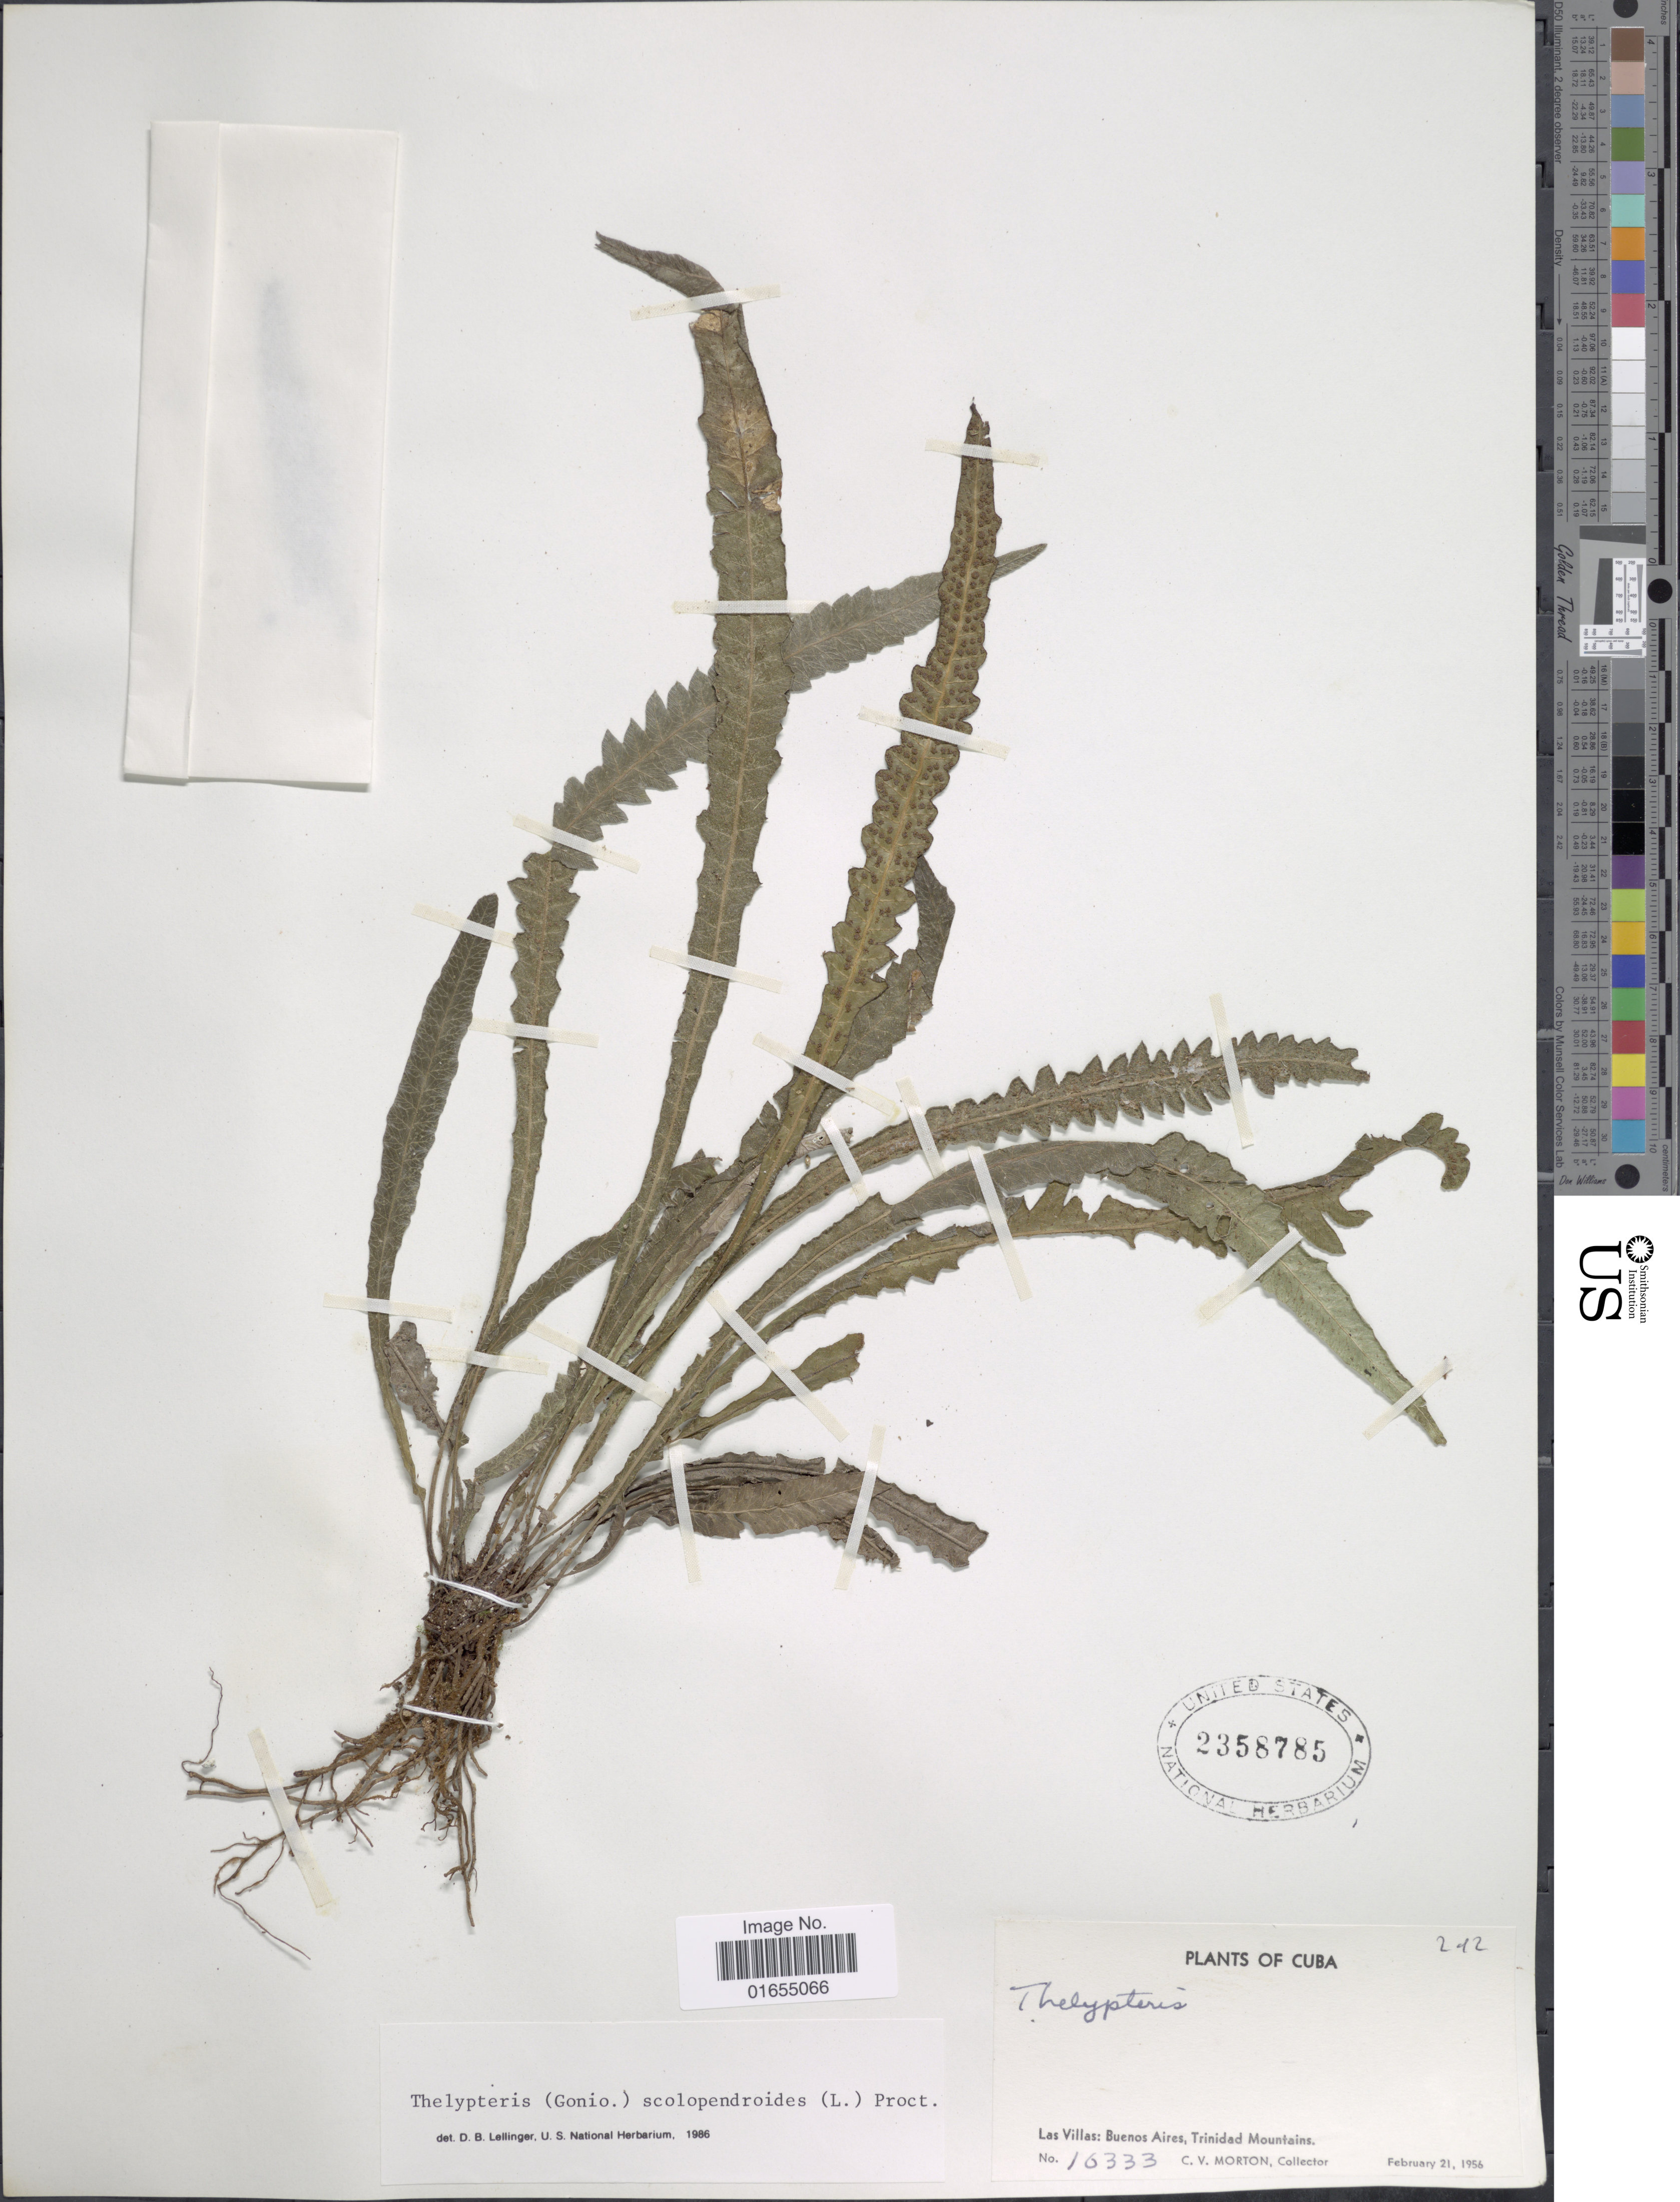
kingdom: Plantae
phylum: Tracheophyta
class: Polypodiopsida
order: Polypodiales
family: Thelypteridaceae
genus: Goniopteris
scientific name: Goniopteris scolopendrioides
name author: (L.) C. Presl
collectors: C. V. Morton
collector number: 16333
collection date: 1956-02-21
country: Cuba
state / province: Las Villas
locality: Buenos Aires, Trinidad Mountains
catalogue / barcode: US 2358785